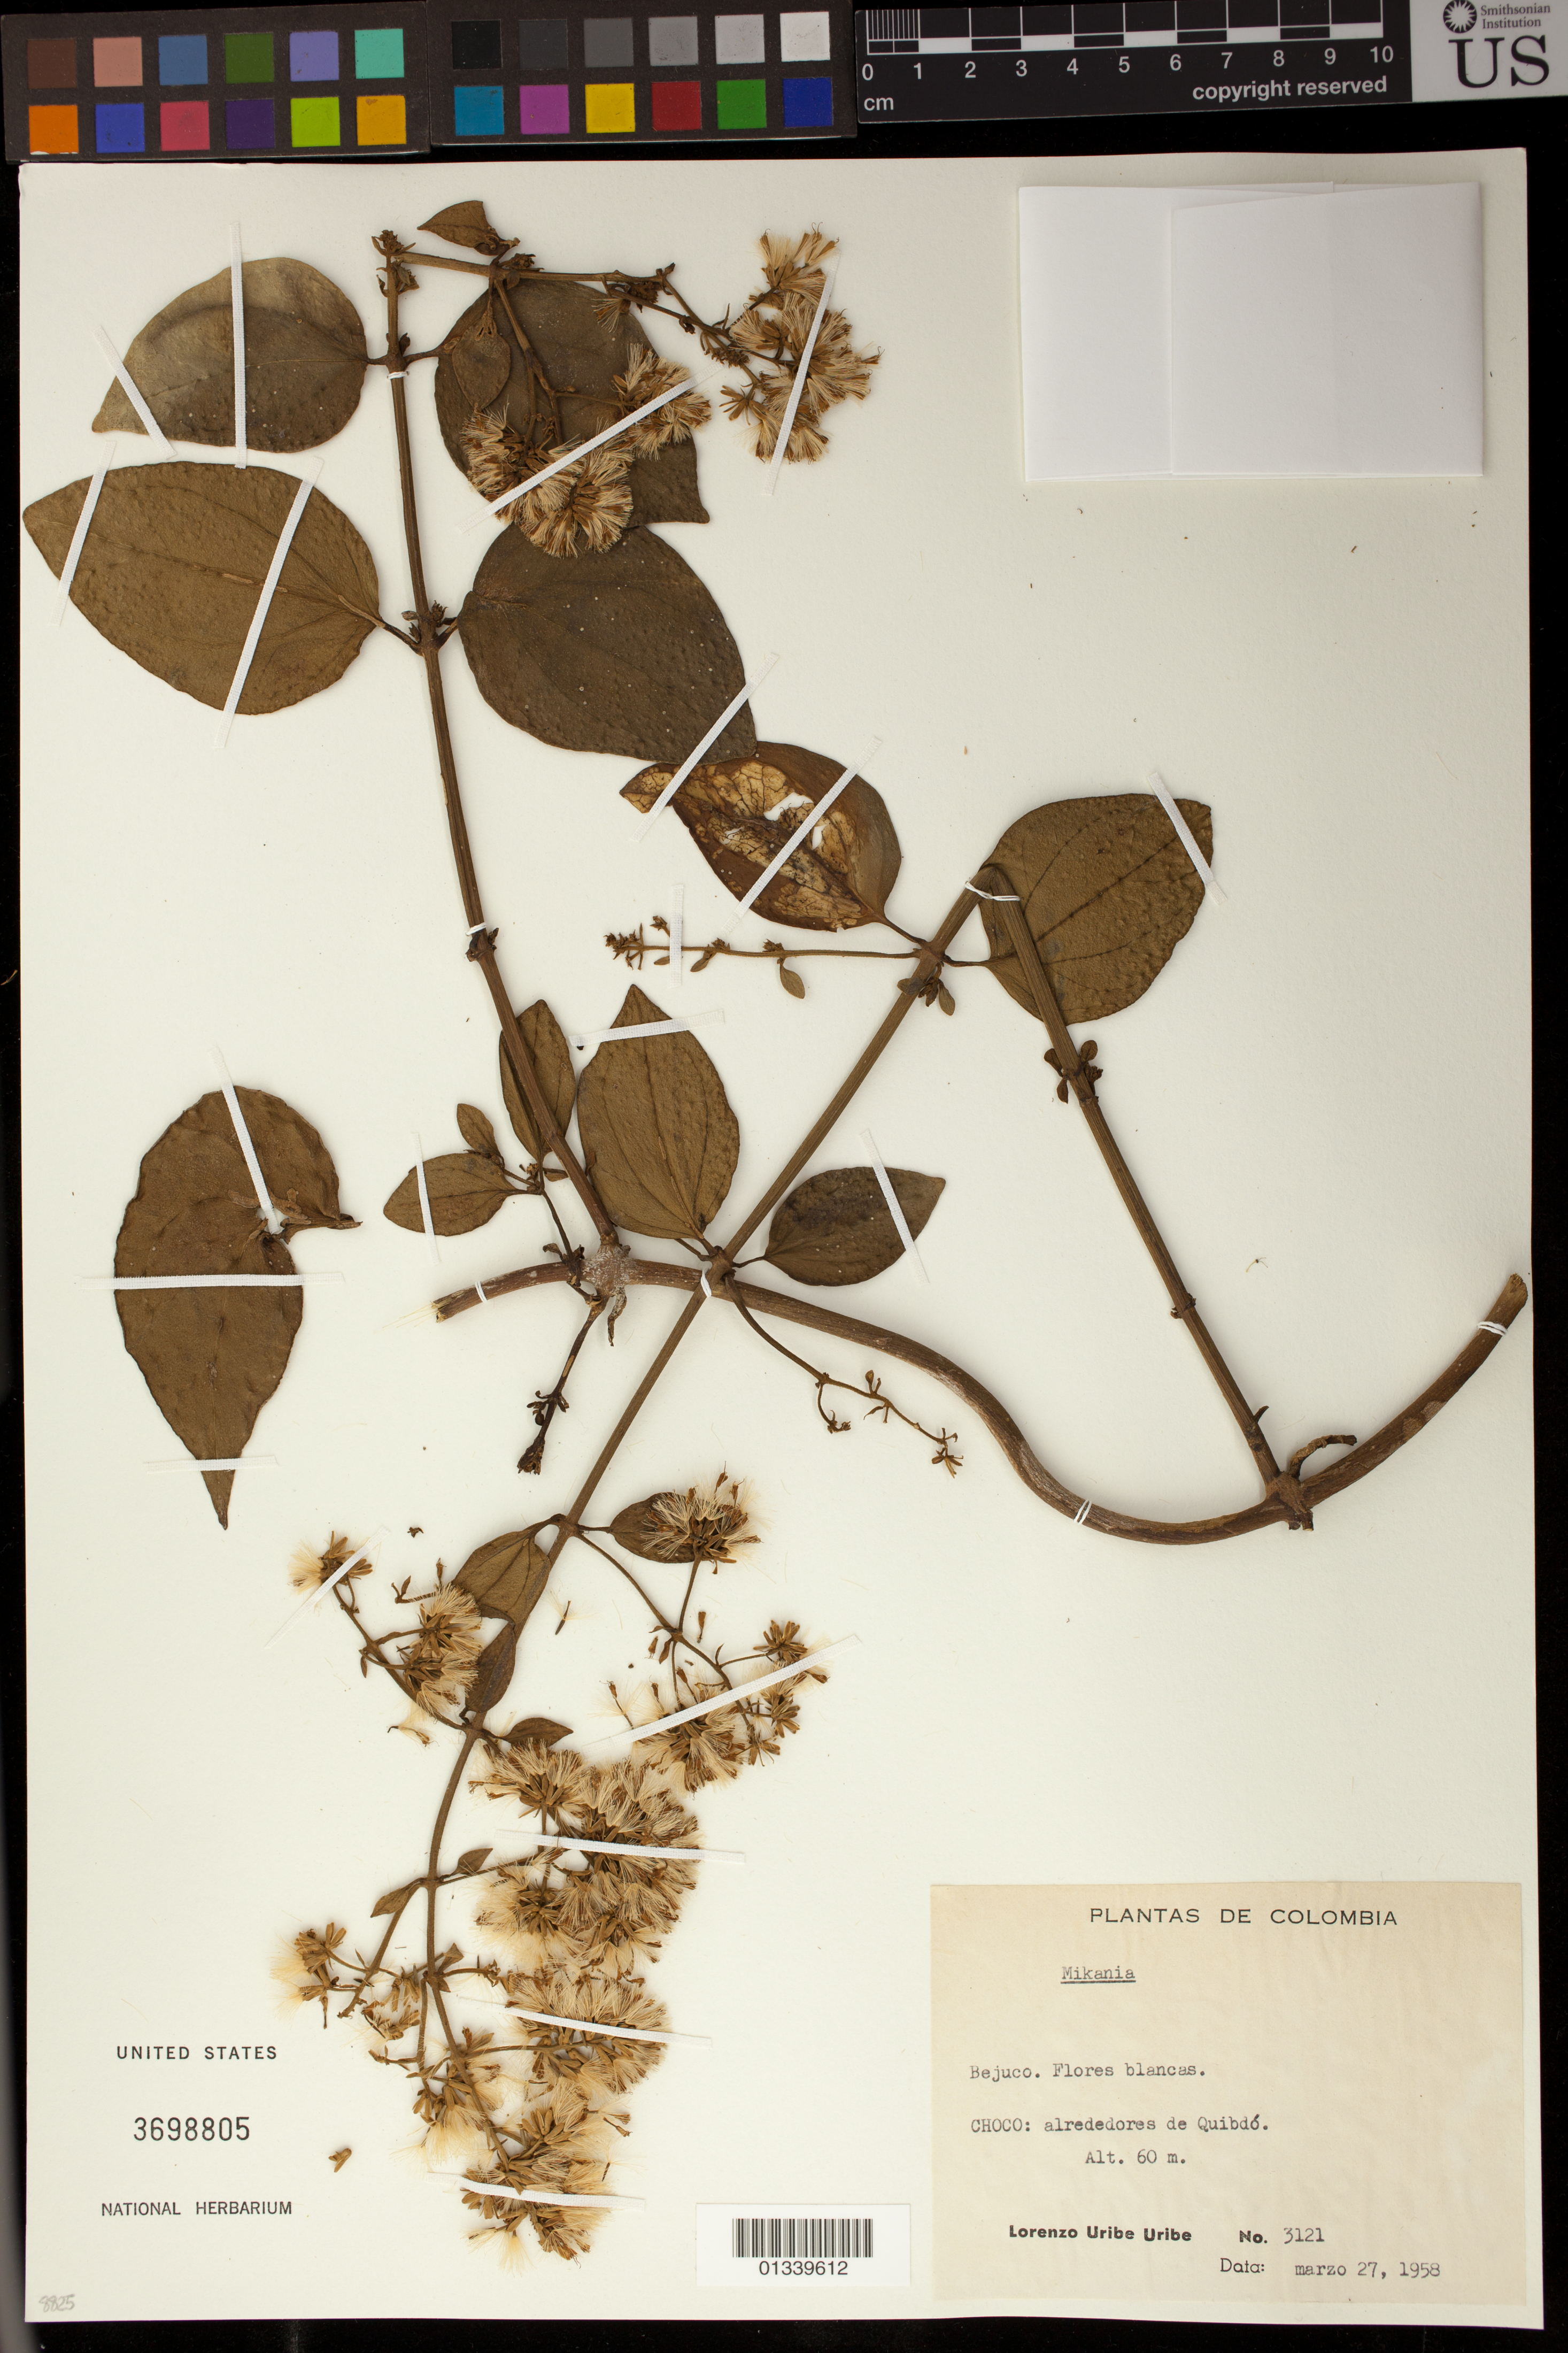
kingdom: Plantae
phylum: Tracheophyta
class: Magnoliopsida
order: Asterales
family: Asteraceae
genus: Mikania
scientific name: Mikania sp.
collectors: L. Uribe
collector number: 3121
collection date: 1958-03-27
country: Colombia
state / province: Choco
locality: Alrededores de Quibdo.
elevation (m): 60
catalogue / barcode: US 3698805